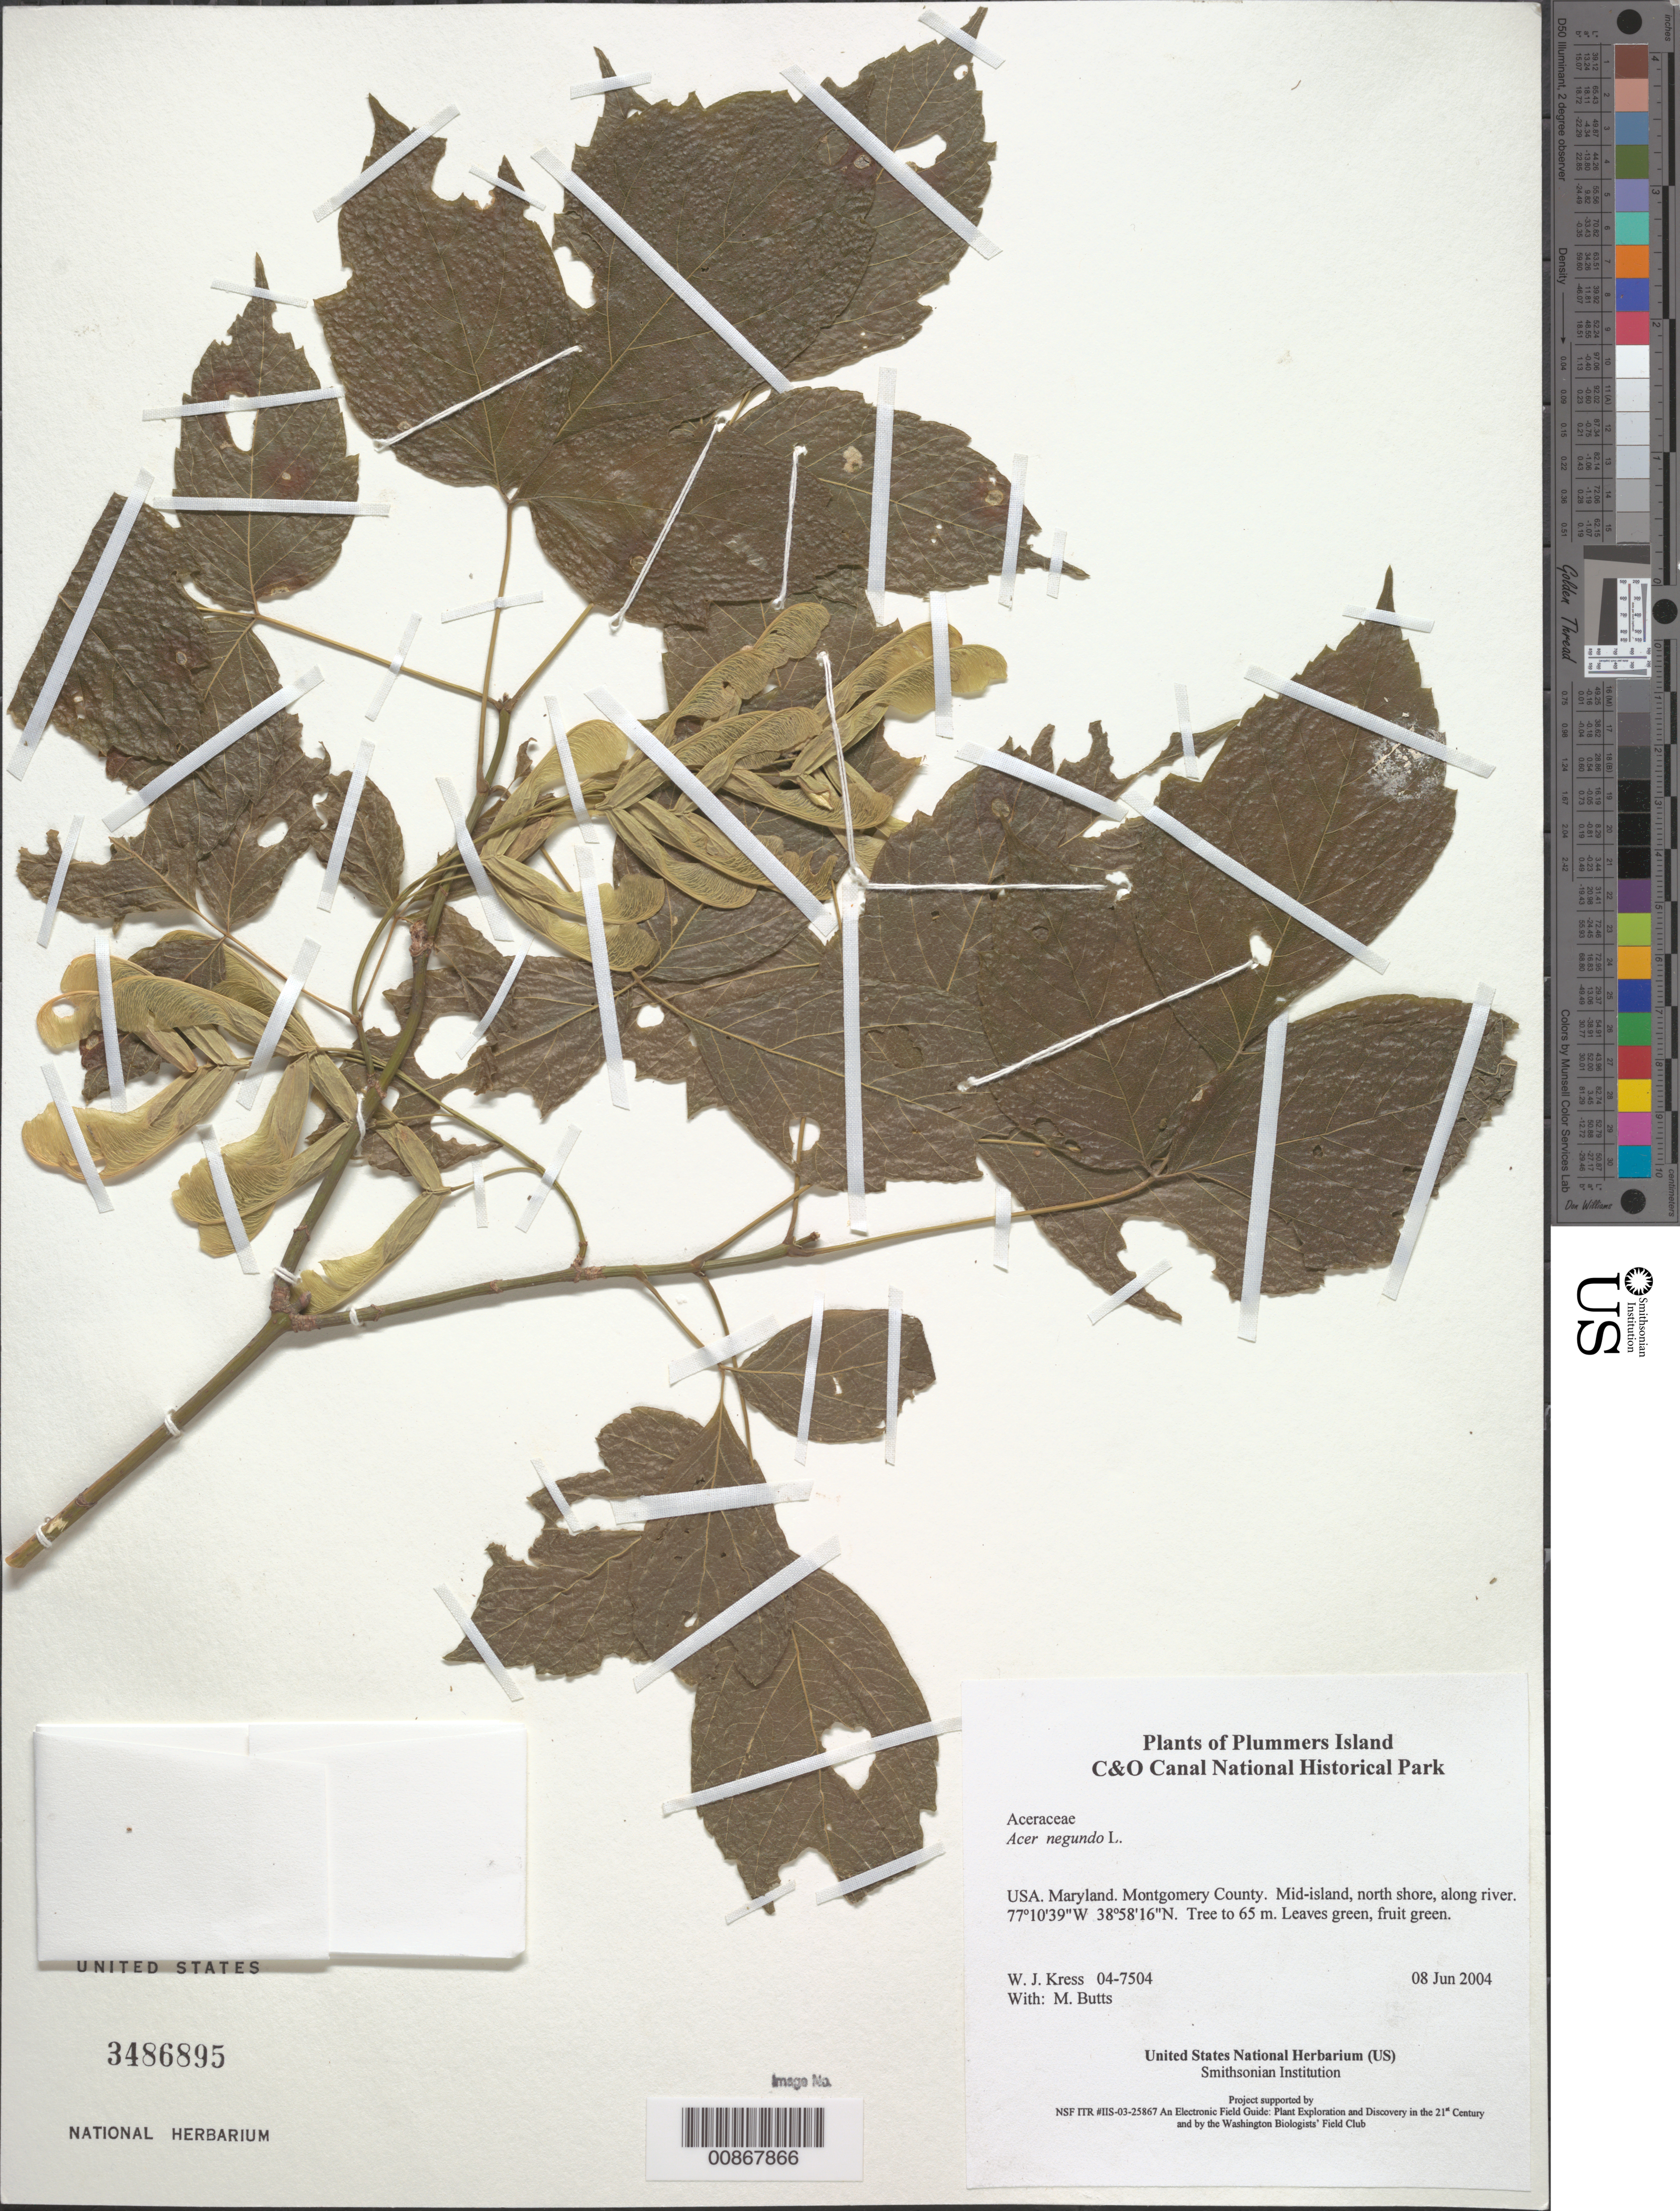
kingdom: Plantae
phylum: Tracheophyta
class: Magnoliopsida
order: Sapindales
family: Sapindaceae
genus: Acer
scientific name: Acer negundo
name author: L.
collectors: W. J. Kress & M. B. Butts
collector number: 04-7504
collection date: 2004-06-08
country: United States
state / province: Maryland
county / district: Montgomery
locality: Chesapeake and Ohio Canal National Historical Park, Plummers Island, mid-island, North shore, along river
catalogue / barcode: US 3486895